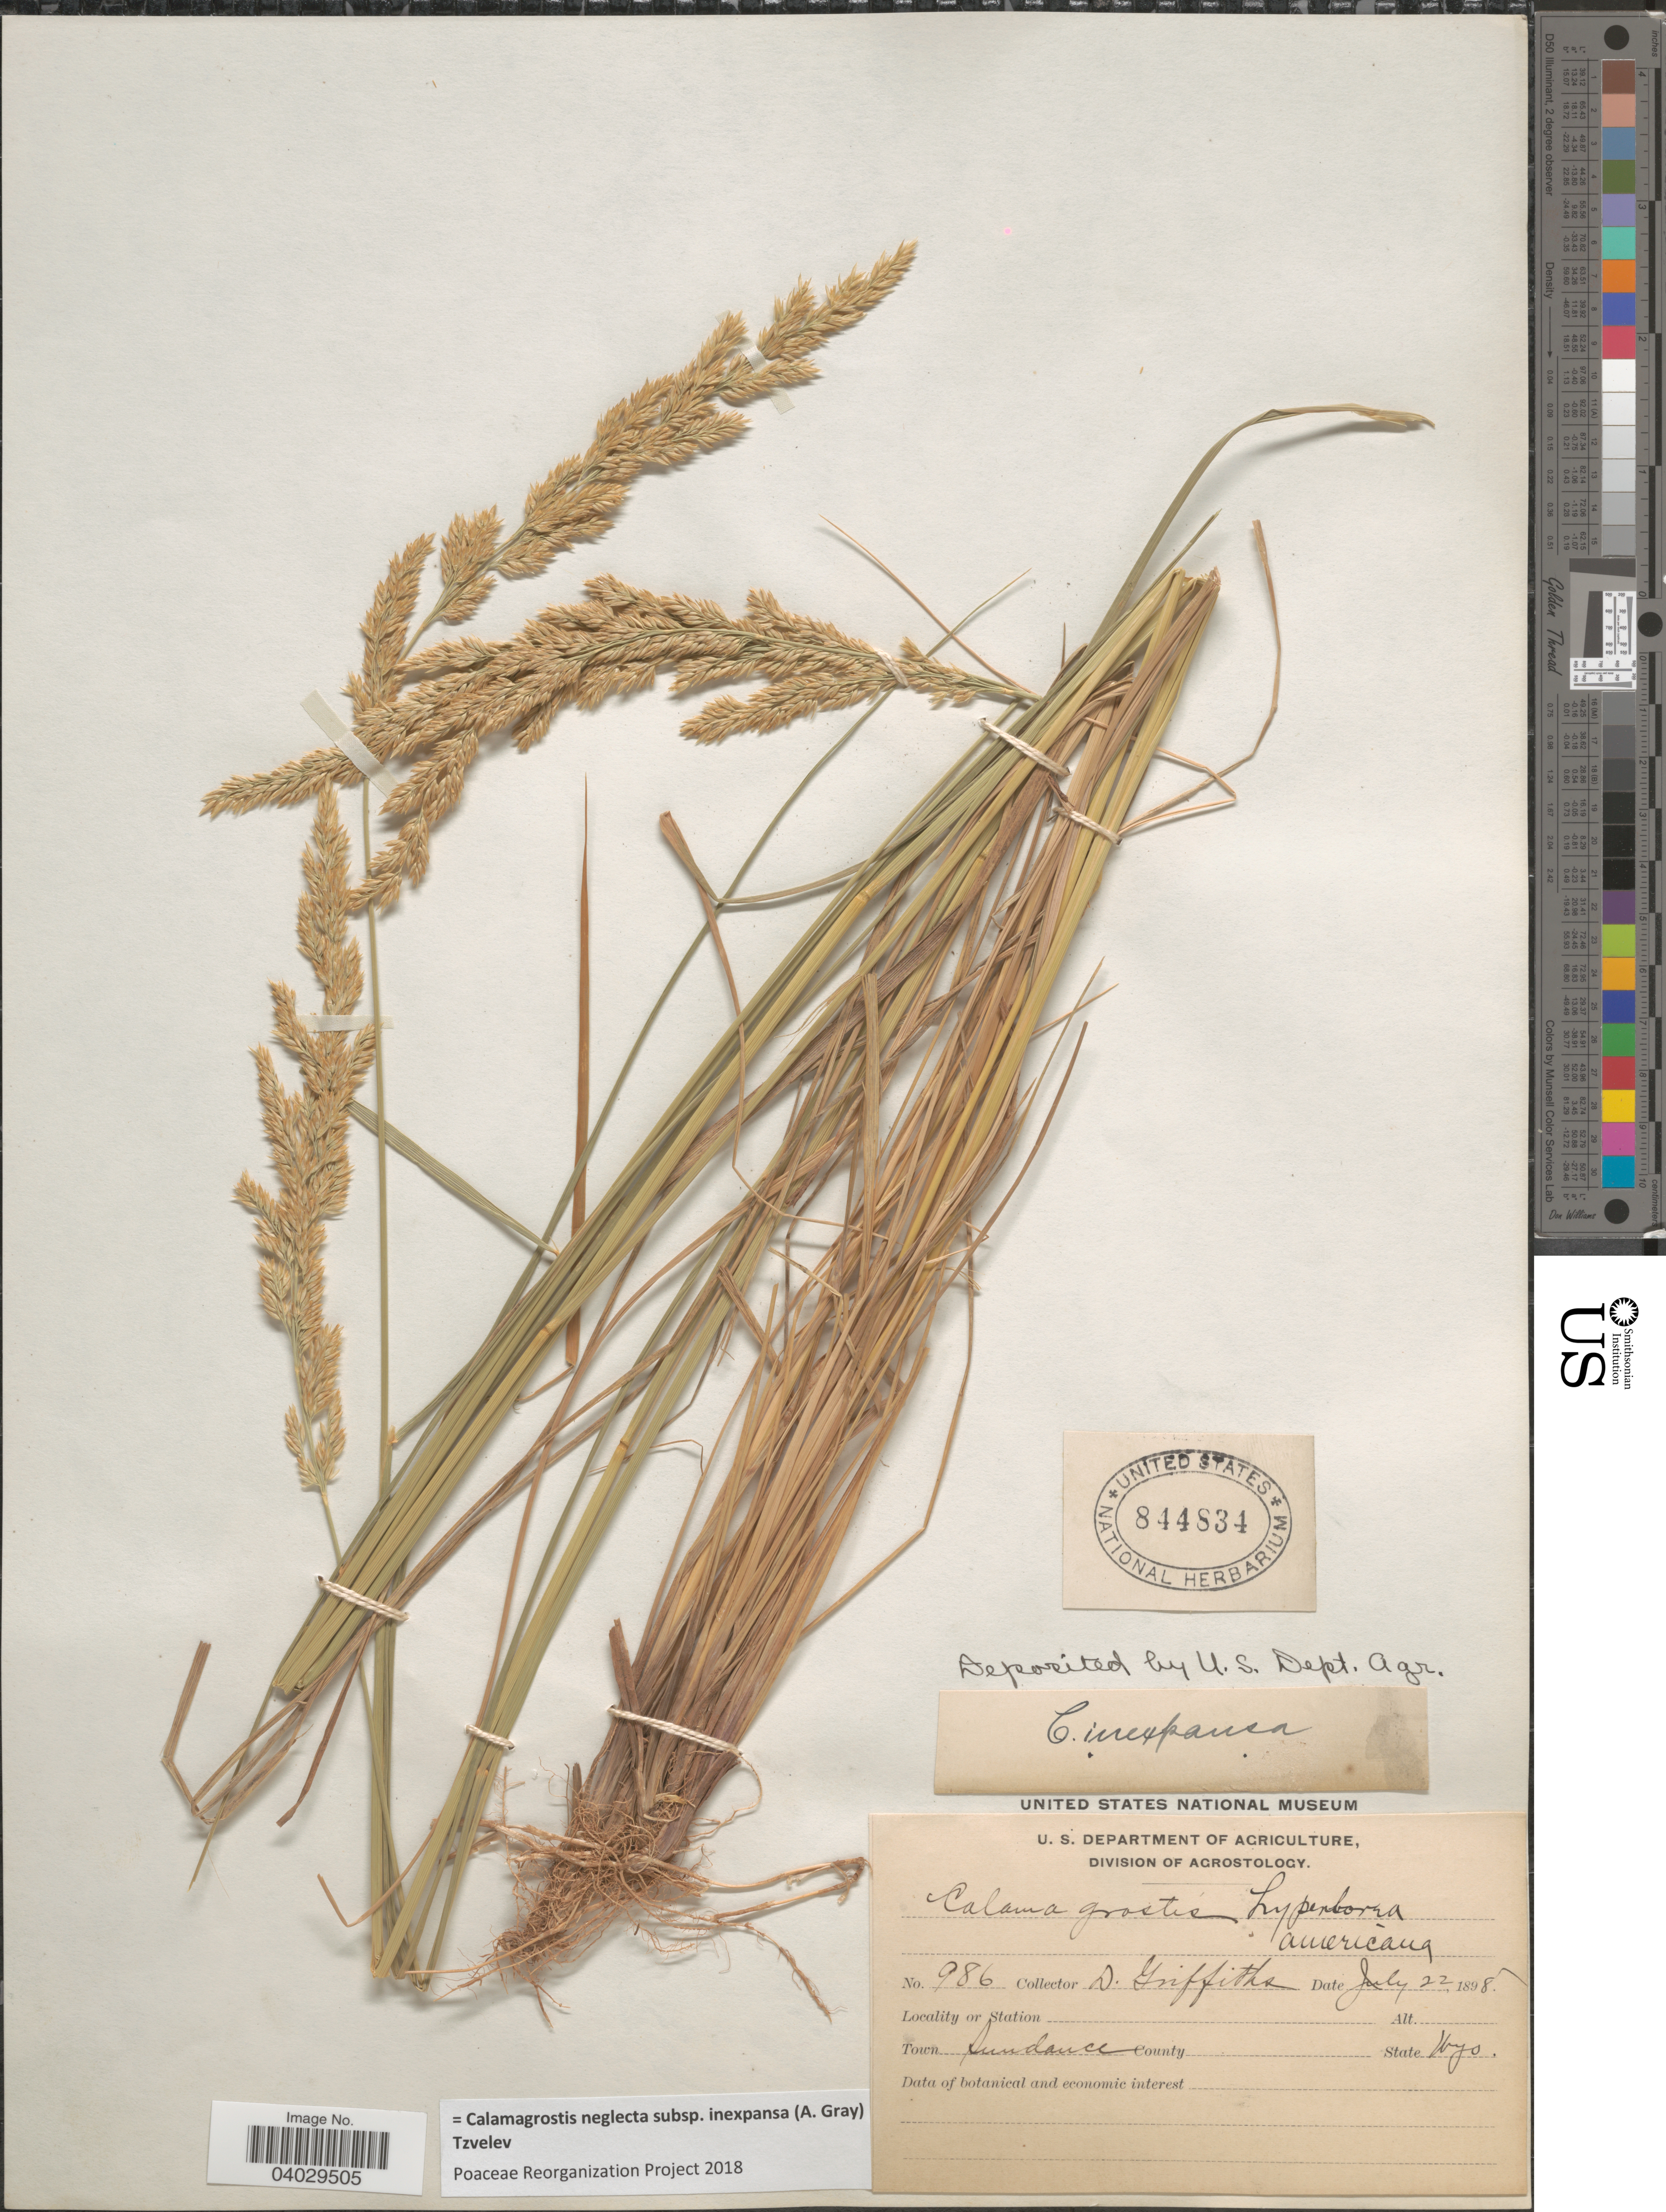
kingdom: Plantae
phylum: Tracheophyta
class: Liliopsida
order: Poales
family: Poaceae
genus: Calamagrostis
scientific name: Calamagrostis neglecta subsp. inexpansa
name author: (A. Gray) Tzvelev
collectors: D. Griffiths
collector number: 986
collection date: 1898-07-22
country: United States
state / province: Wyoming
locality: Town Sundance.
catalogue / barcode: US 844834